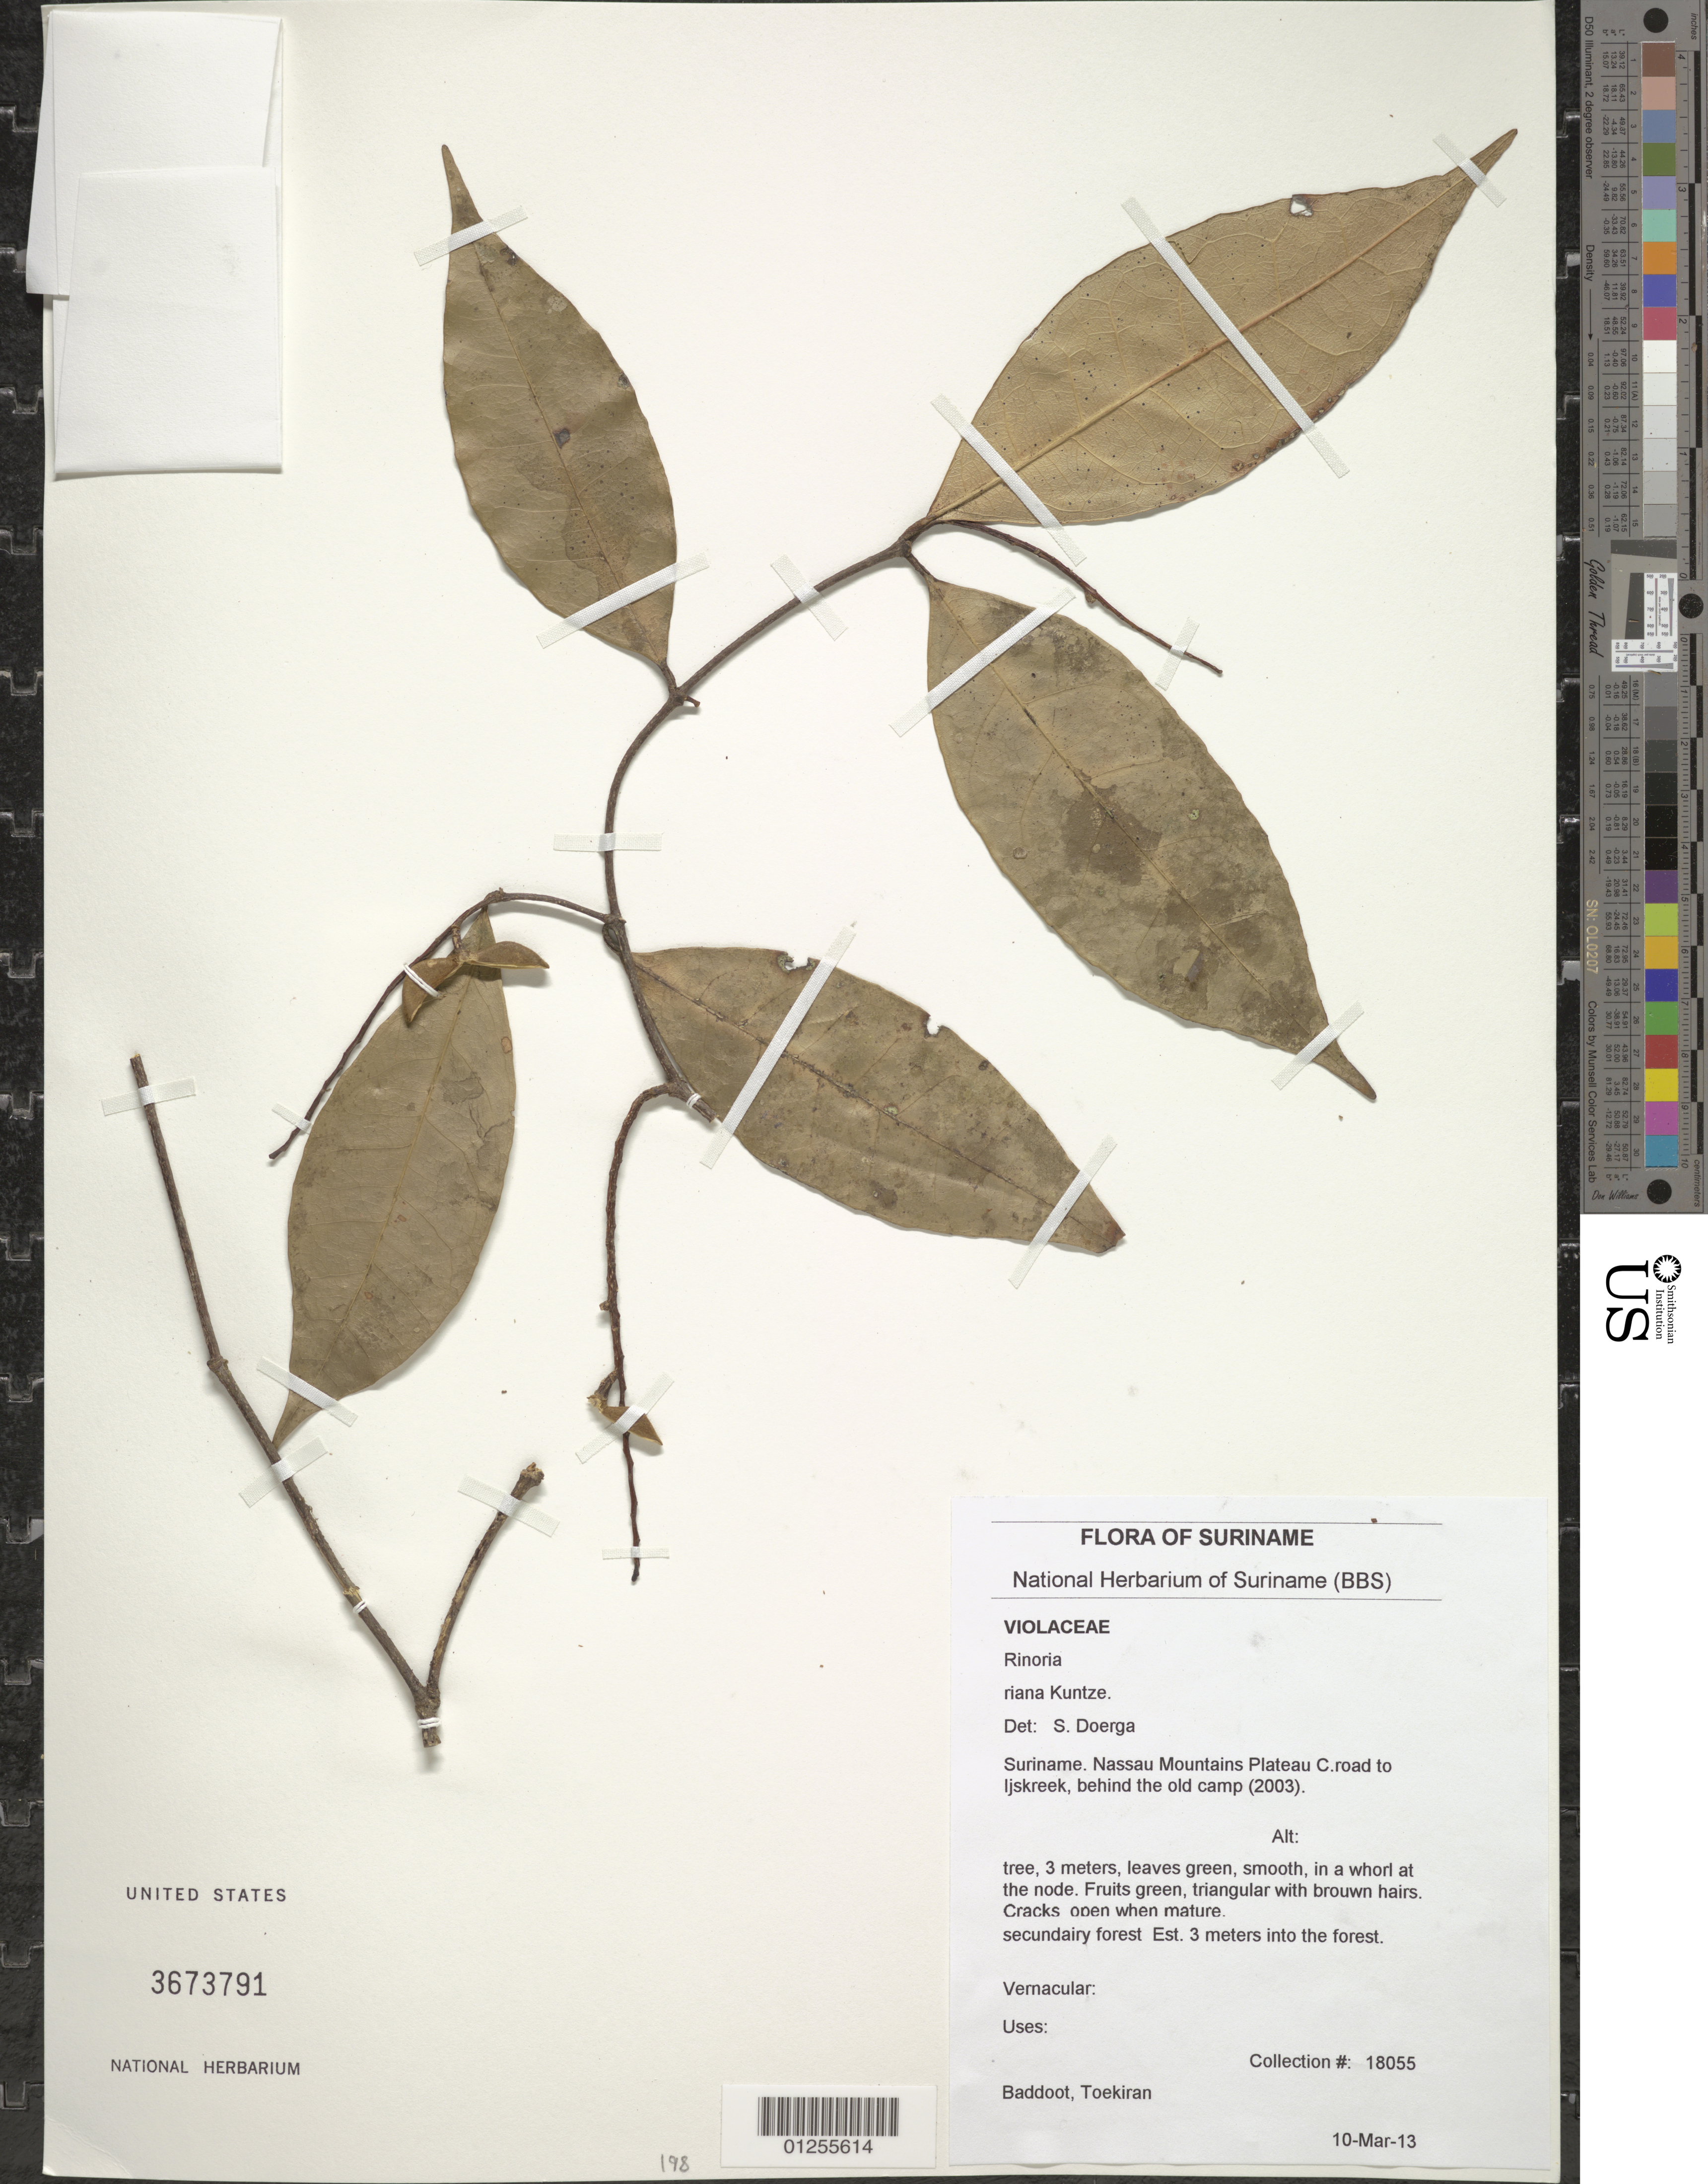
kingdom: Plantae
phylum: Tracheophyta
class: Magnoliopsida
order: Malpighiales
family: Violaceae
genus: Rinorea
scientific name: Rinorea melanodonta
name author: S.F. Blake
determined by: Hoyos-Gomez, S. E.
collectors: S. Doerga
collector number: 18055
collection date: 2010-03-13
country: Suriname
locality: Nassau Mountains Plateau C. road to ijskreek, behind the old camp (2003)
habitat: Secondary forest, est. 3 meters into the forest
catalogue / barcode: US 3673791